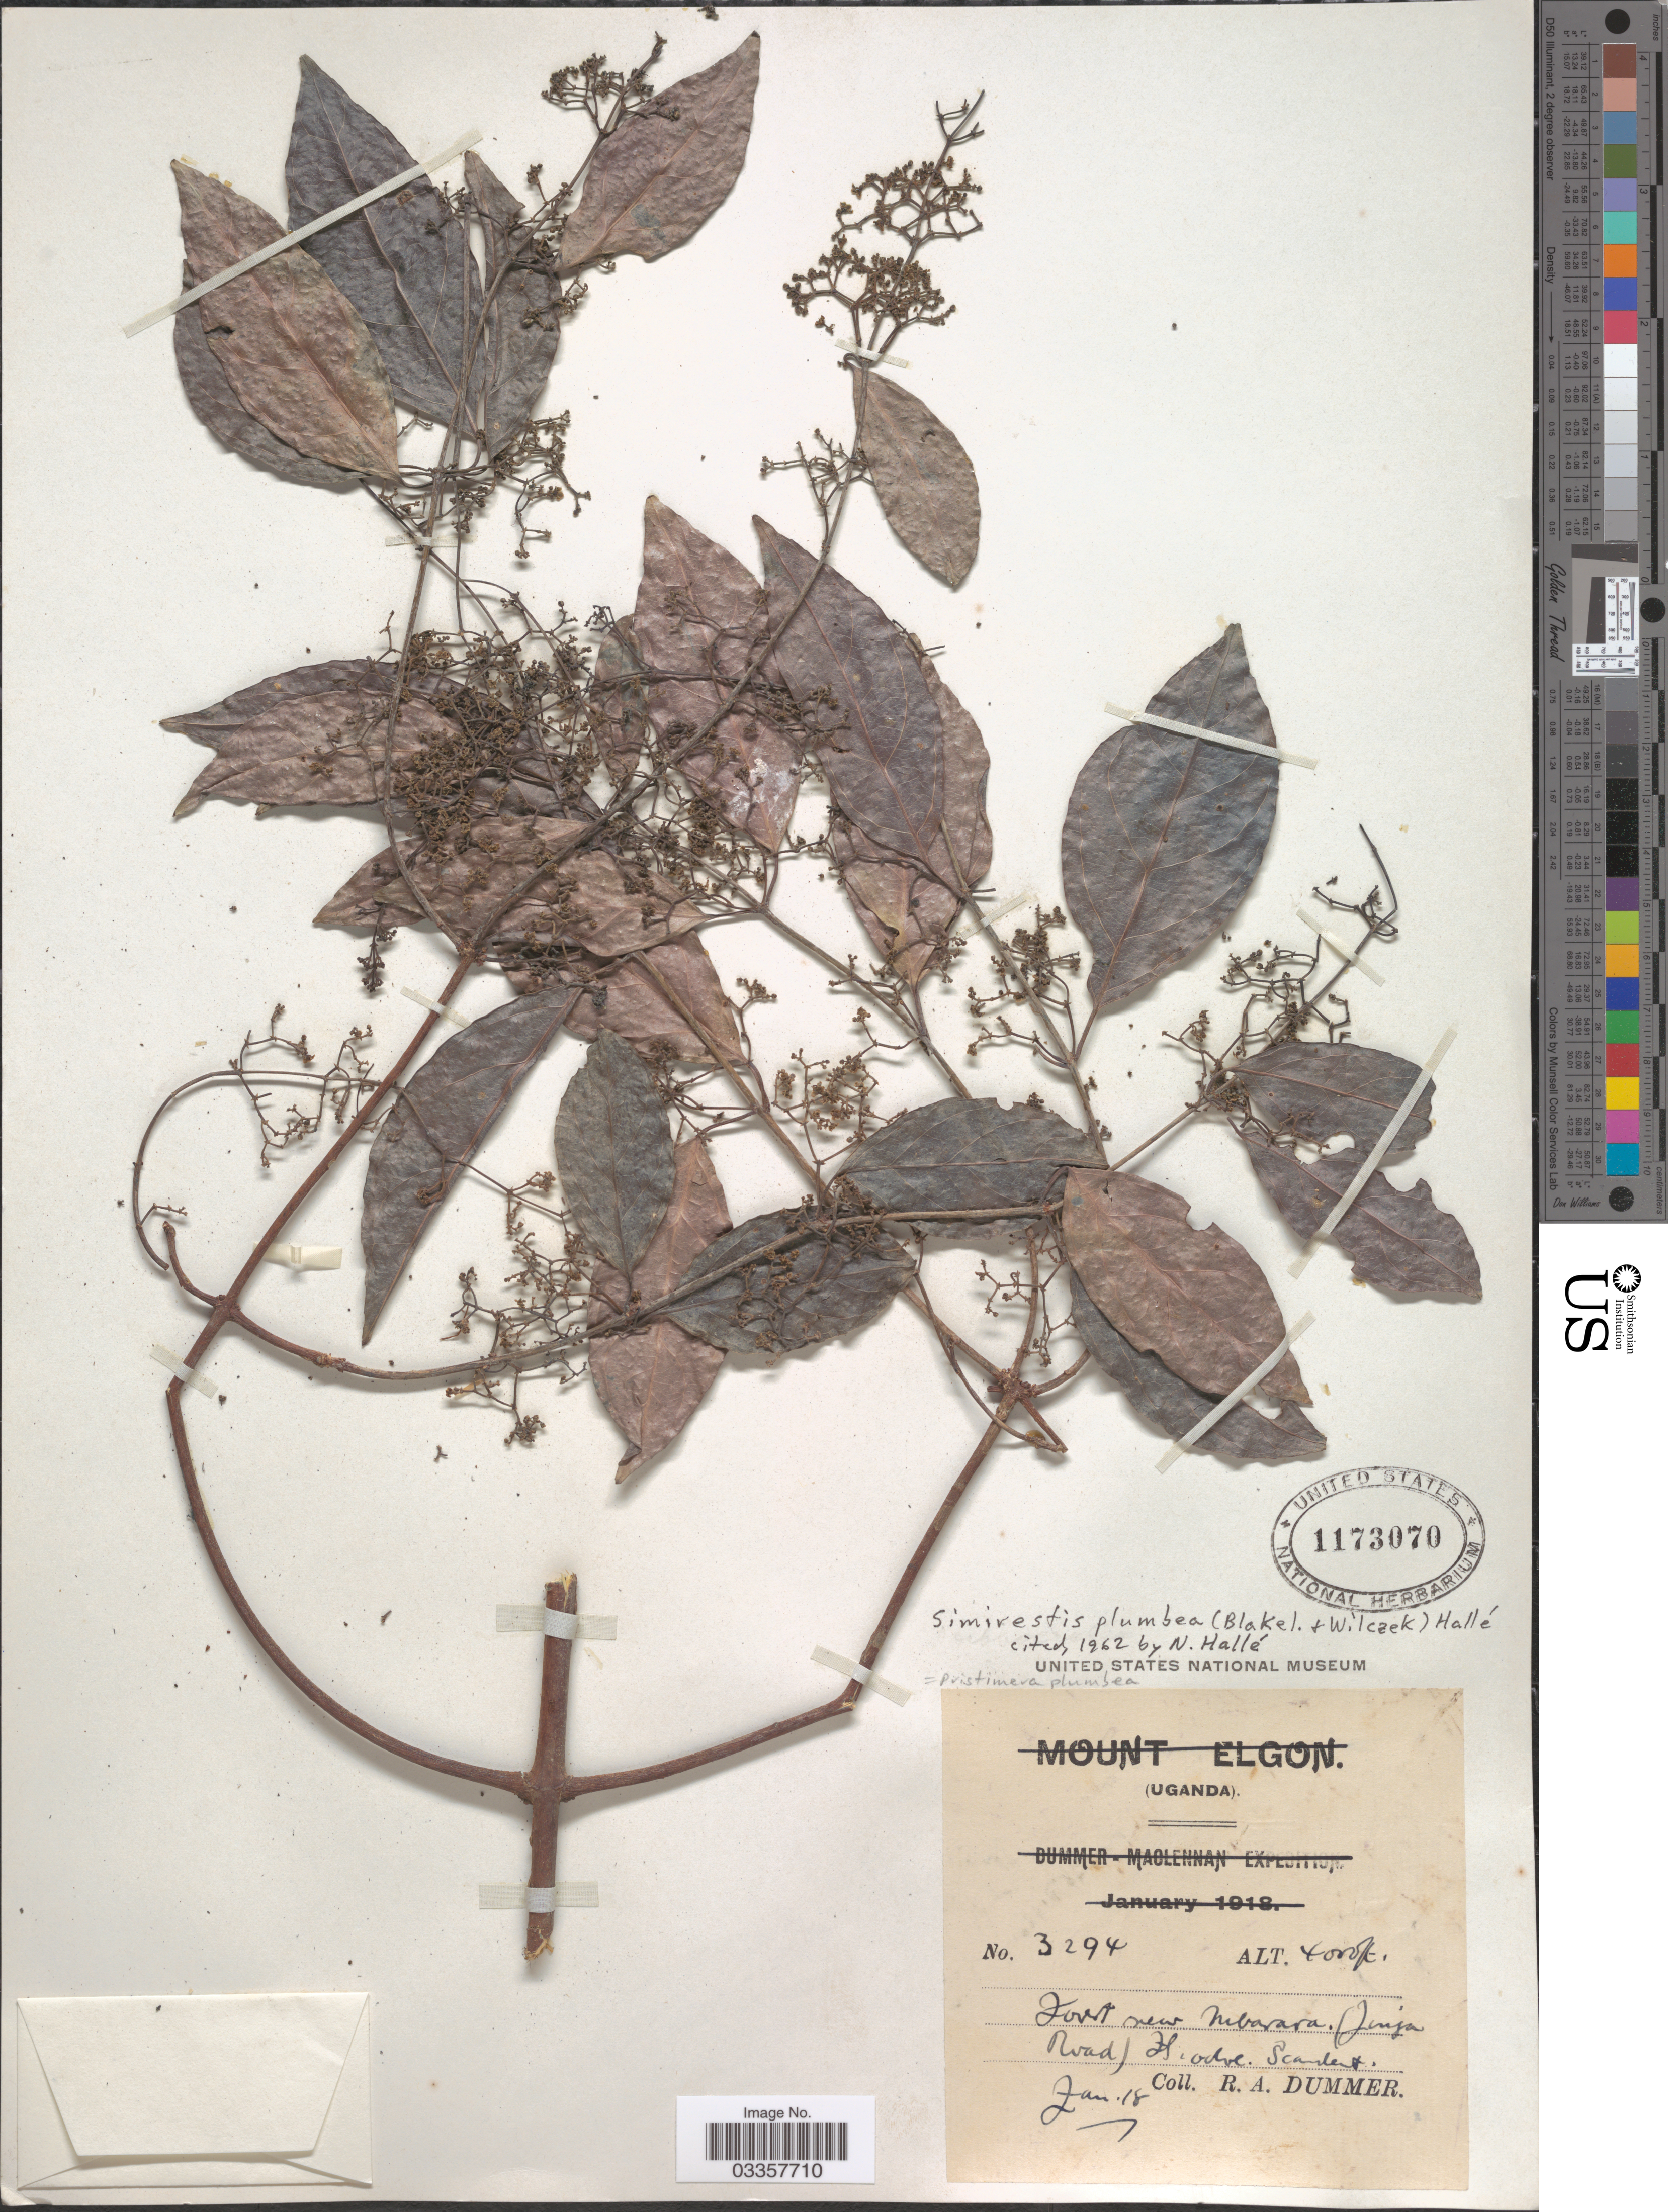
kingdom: Plantae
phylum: Tracheophyta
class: Magnoliopsida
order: Celastrales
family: Celastraceae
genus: Pristimera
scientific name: Pristimera plumbea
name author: (Blakelock & R. Wilczek) N. Hallé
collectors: R. Dümmer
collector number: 3294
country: Uganda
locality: Forest near Mbarara. (Jinja Road).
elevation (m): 1219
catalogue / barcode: US 1173070